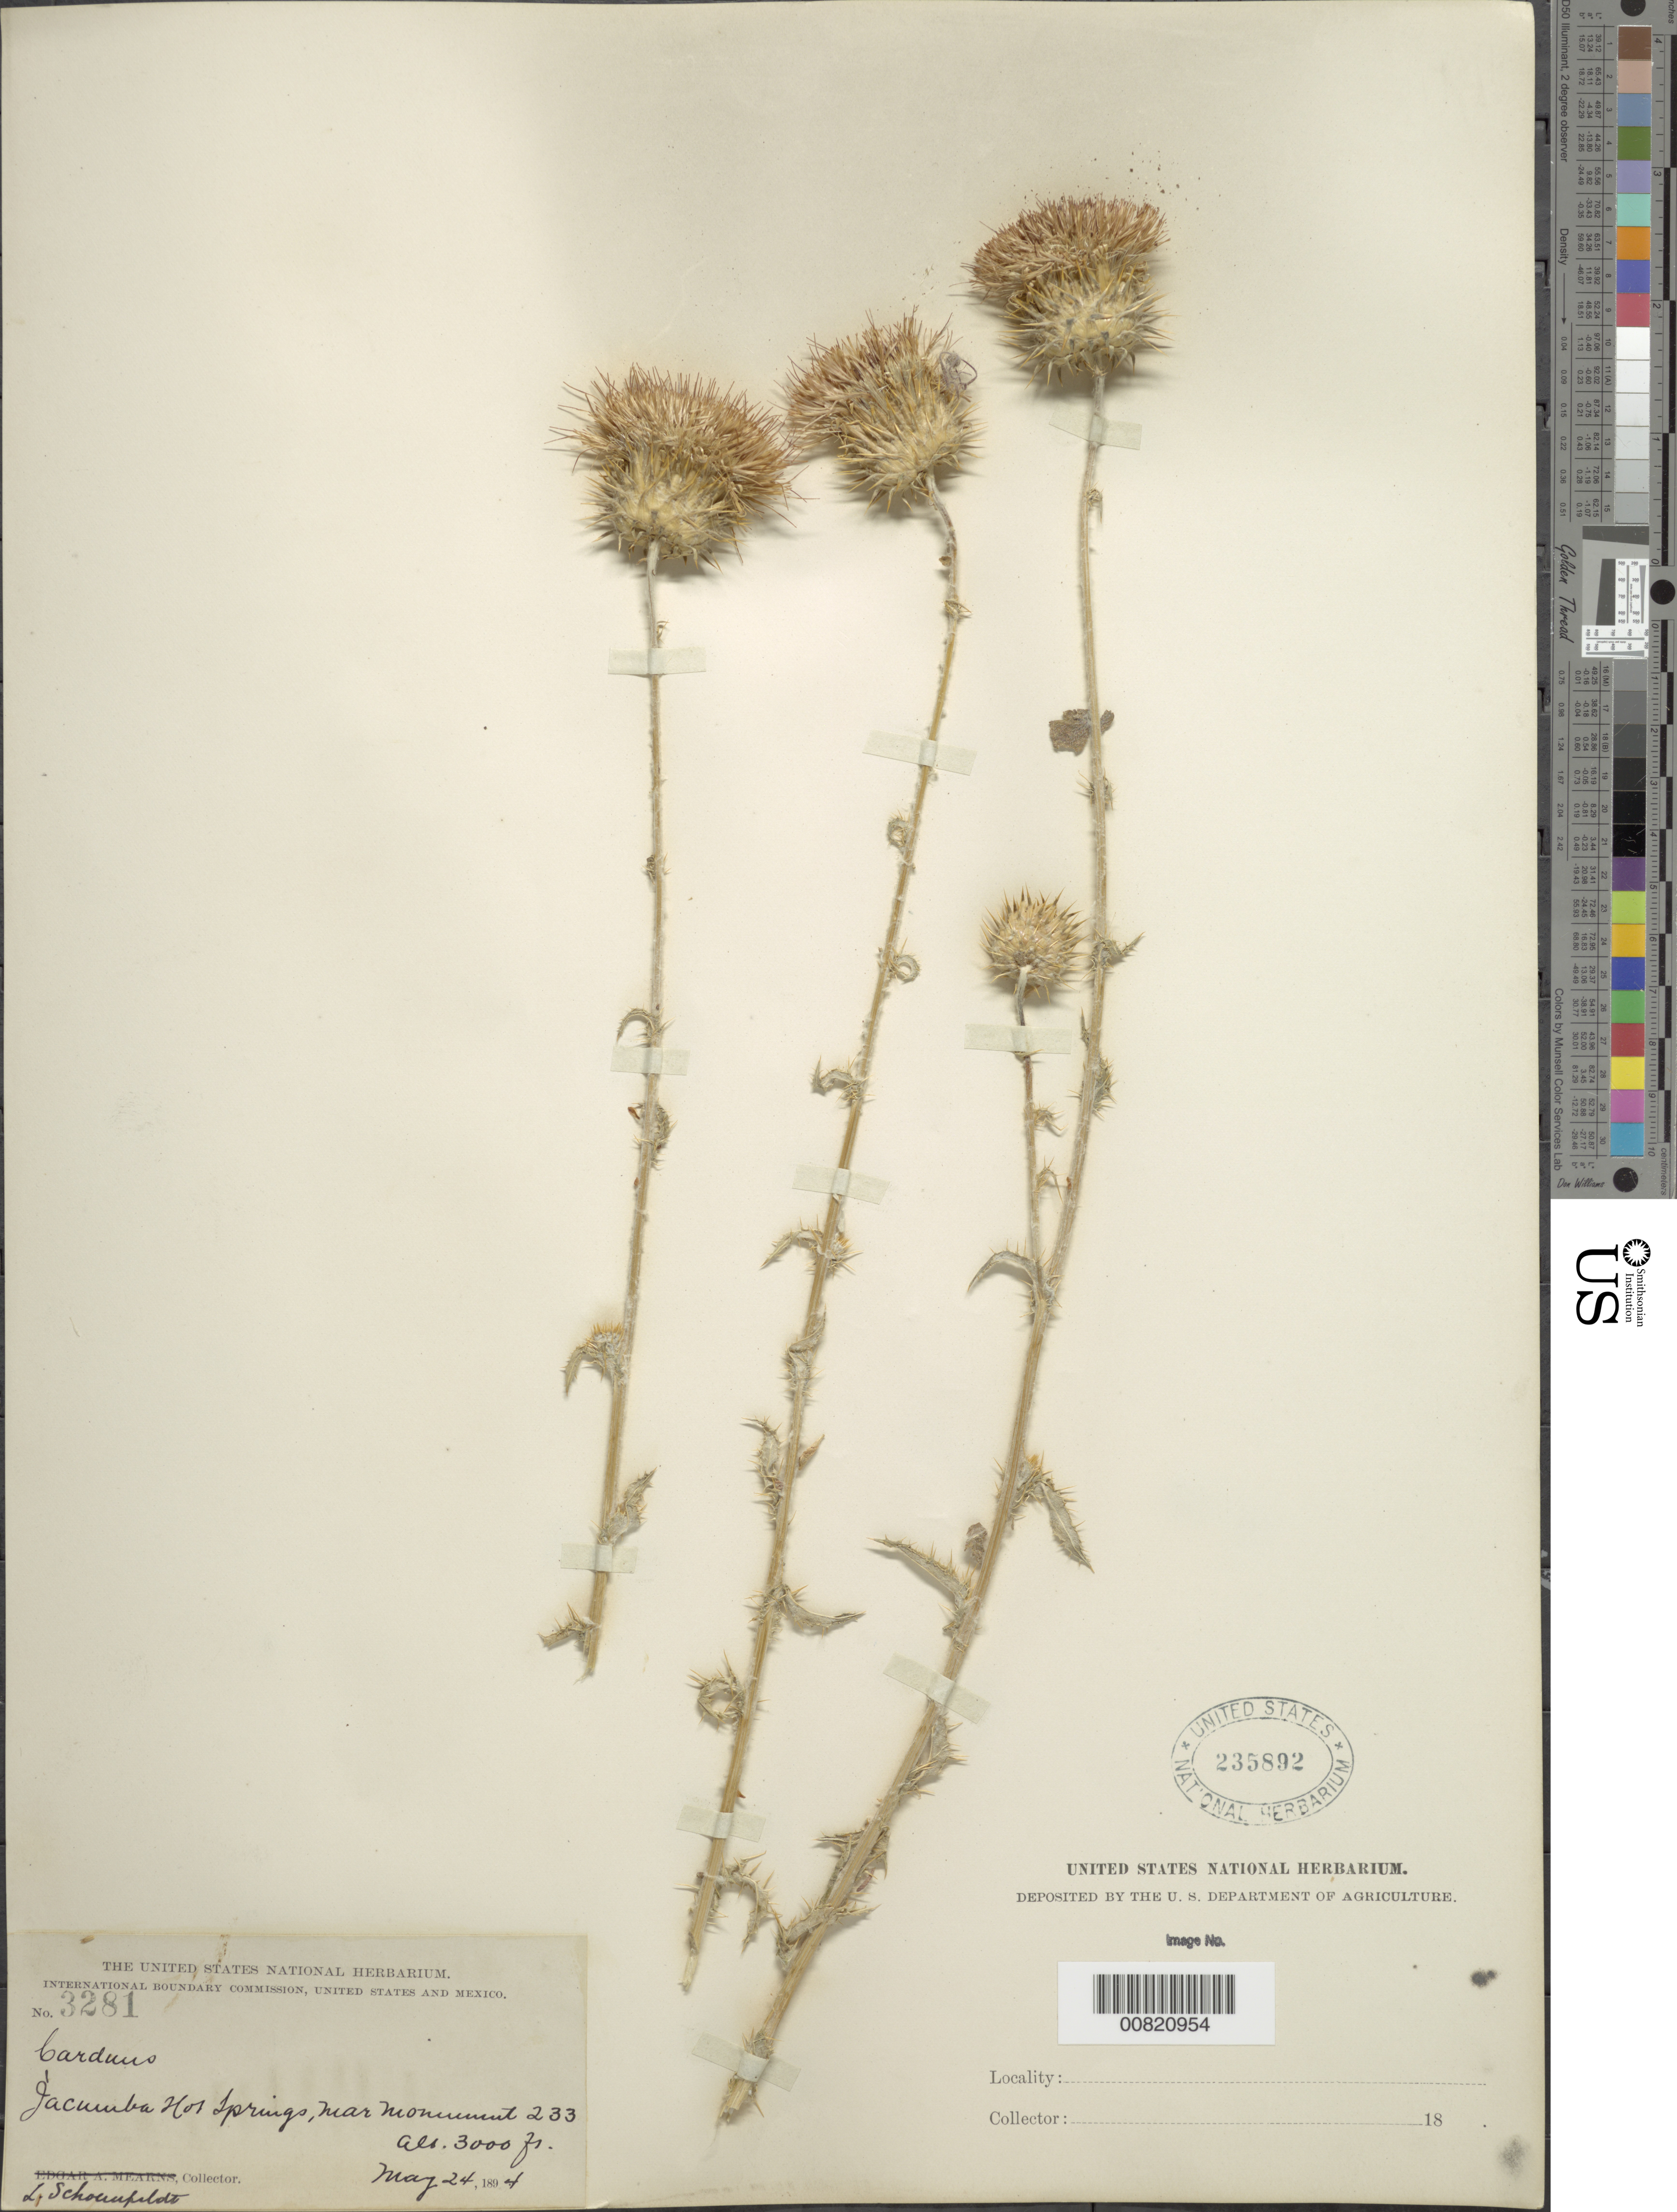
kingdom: Plantae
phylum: Tracheophyta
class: Magnoliopsida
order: Asterales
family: Asteraceae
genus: Cirsium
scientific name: Cirsium occidentale var. californicum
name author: (A. Gray) D.J. Keil & C.E. Turner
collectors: L. Schoenfeldt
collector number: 3281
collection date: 1894-05-24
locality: Jacumba Hot Springs, Mar Monument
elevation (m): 914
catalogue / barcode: US 235892